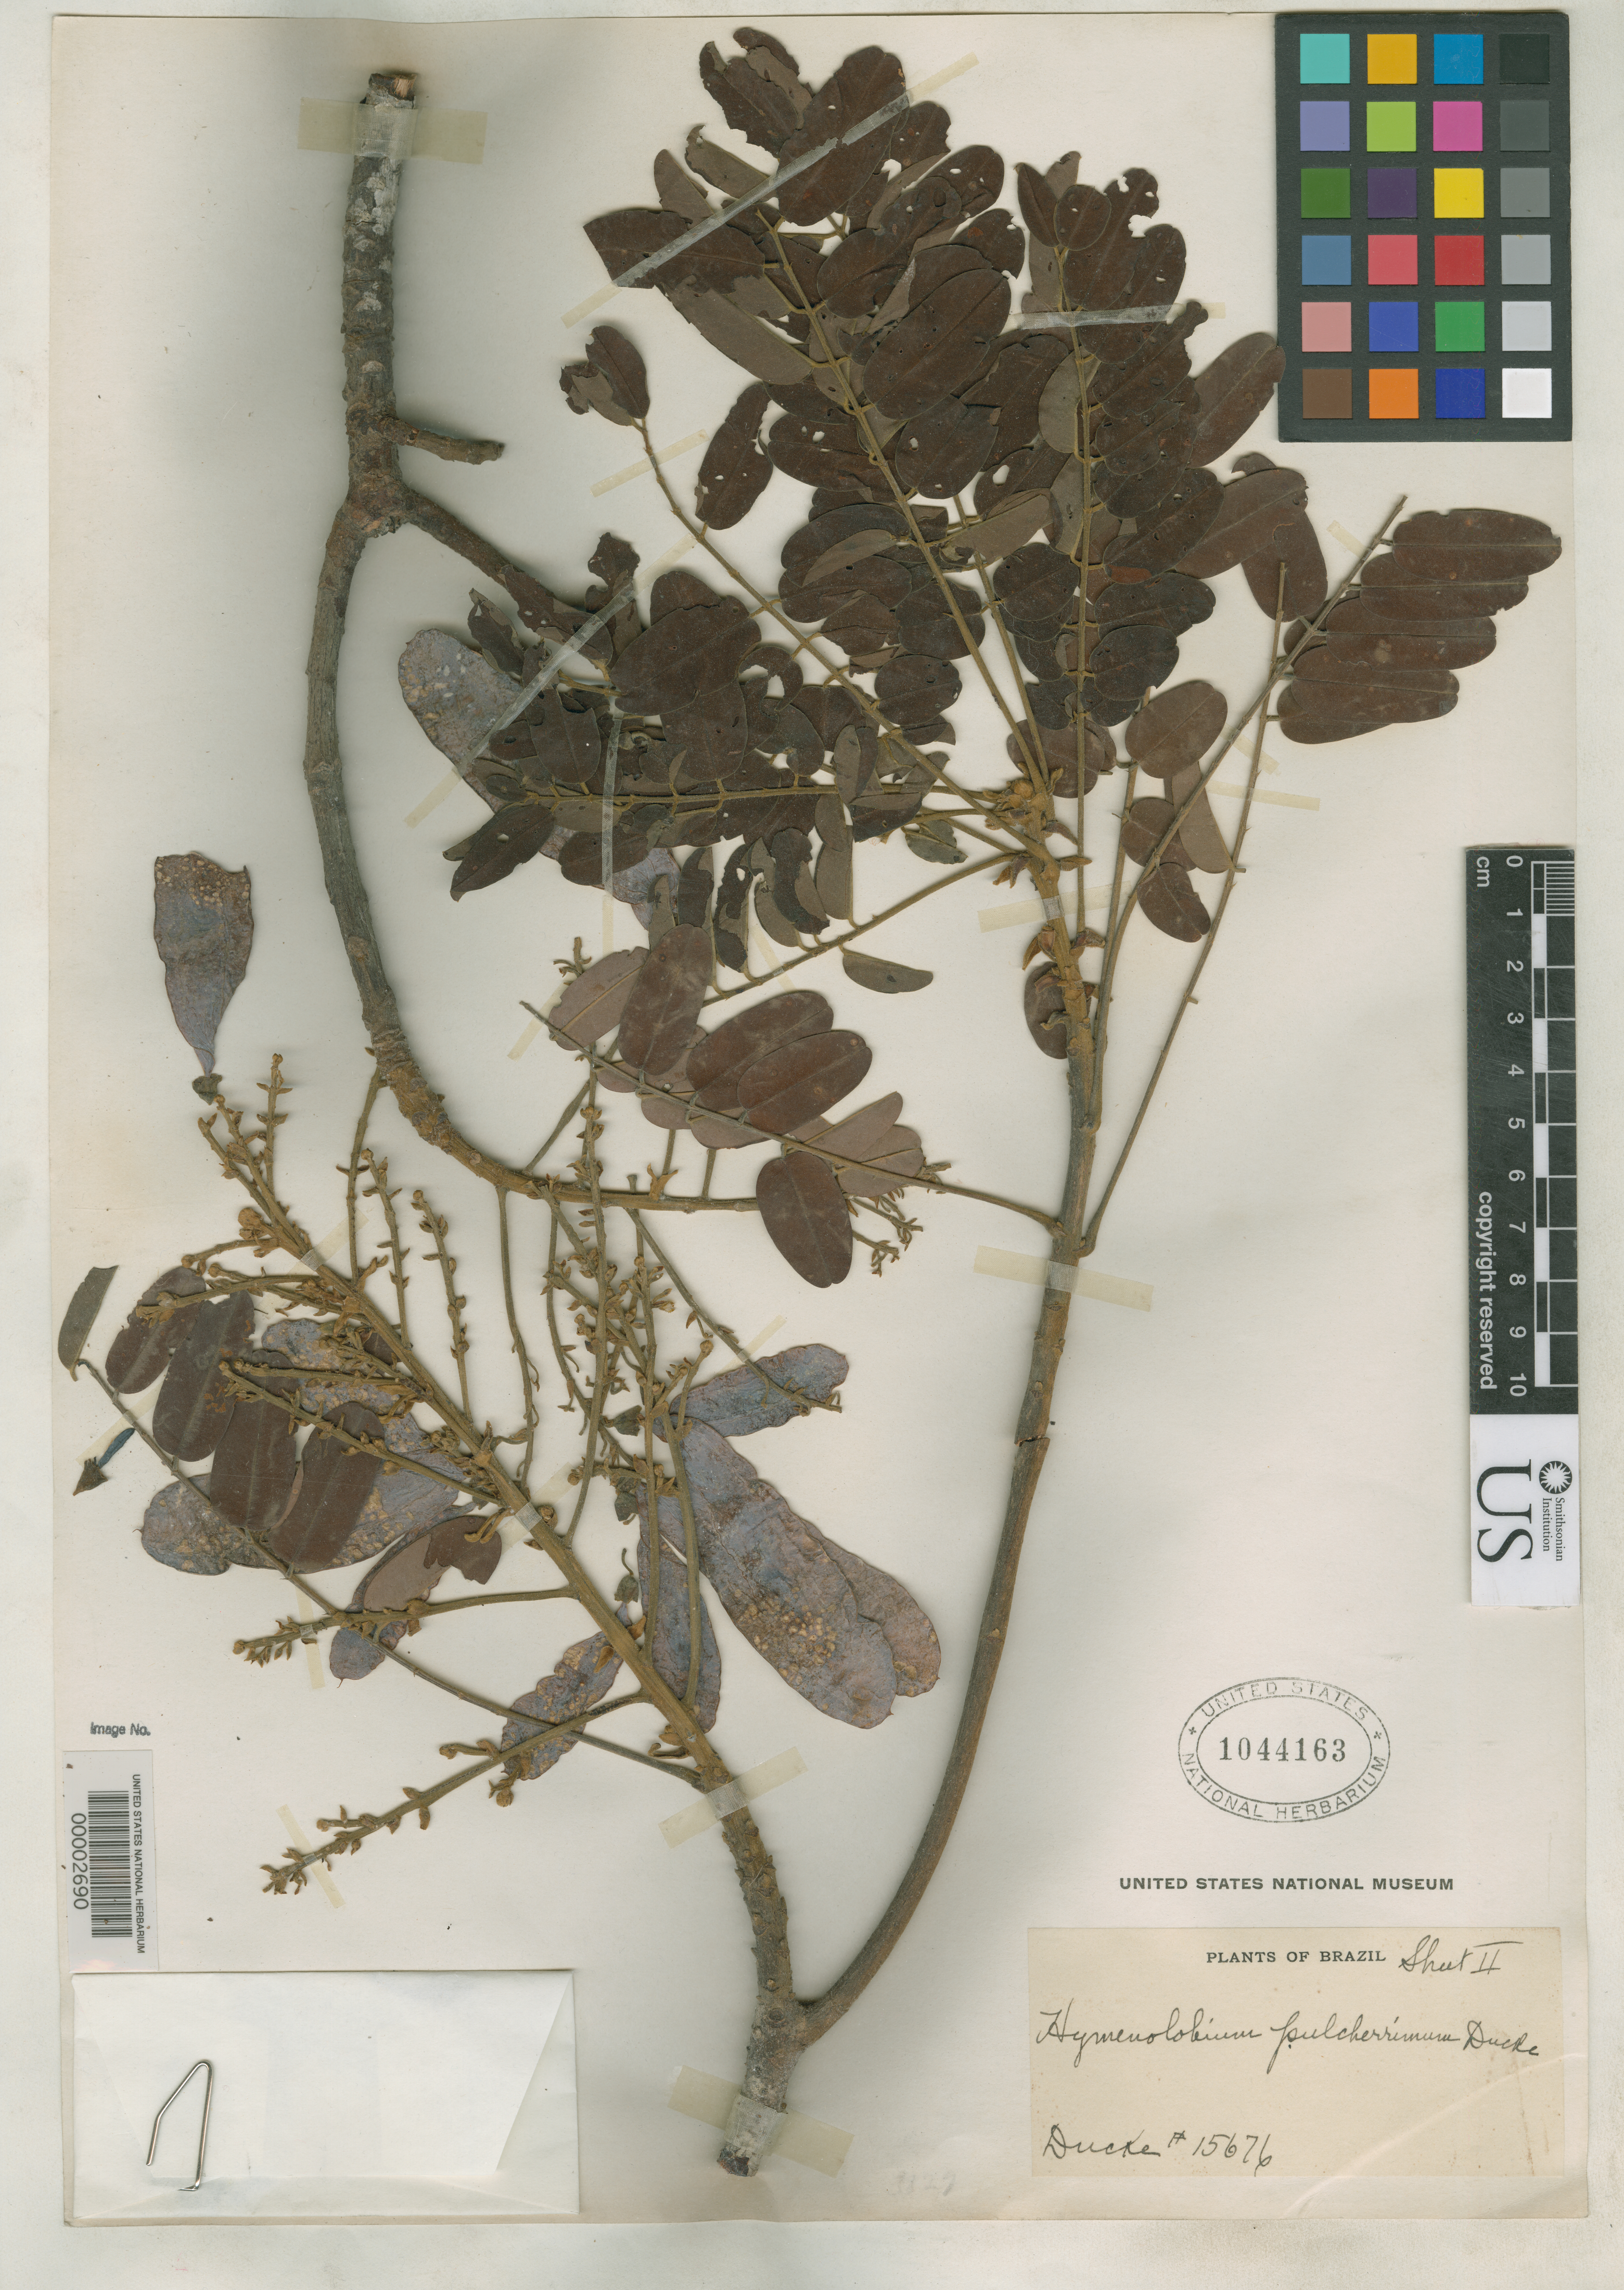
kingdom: Plantae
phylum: Tracheophyta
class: Magnoliopsida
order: Fabales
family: Fabaceae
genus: Hymenolobium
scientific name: Hymenolobium pulcherrimum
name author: Ducke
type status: Isotype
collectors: A. Ducke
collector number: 15676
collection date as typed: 18 Feb 1915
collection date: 1915-02-18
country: Brazil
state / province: Minas Gerais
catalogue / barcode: US 1044163